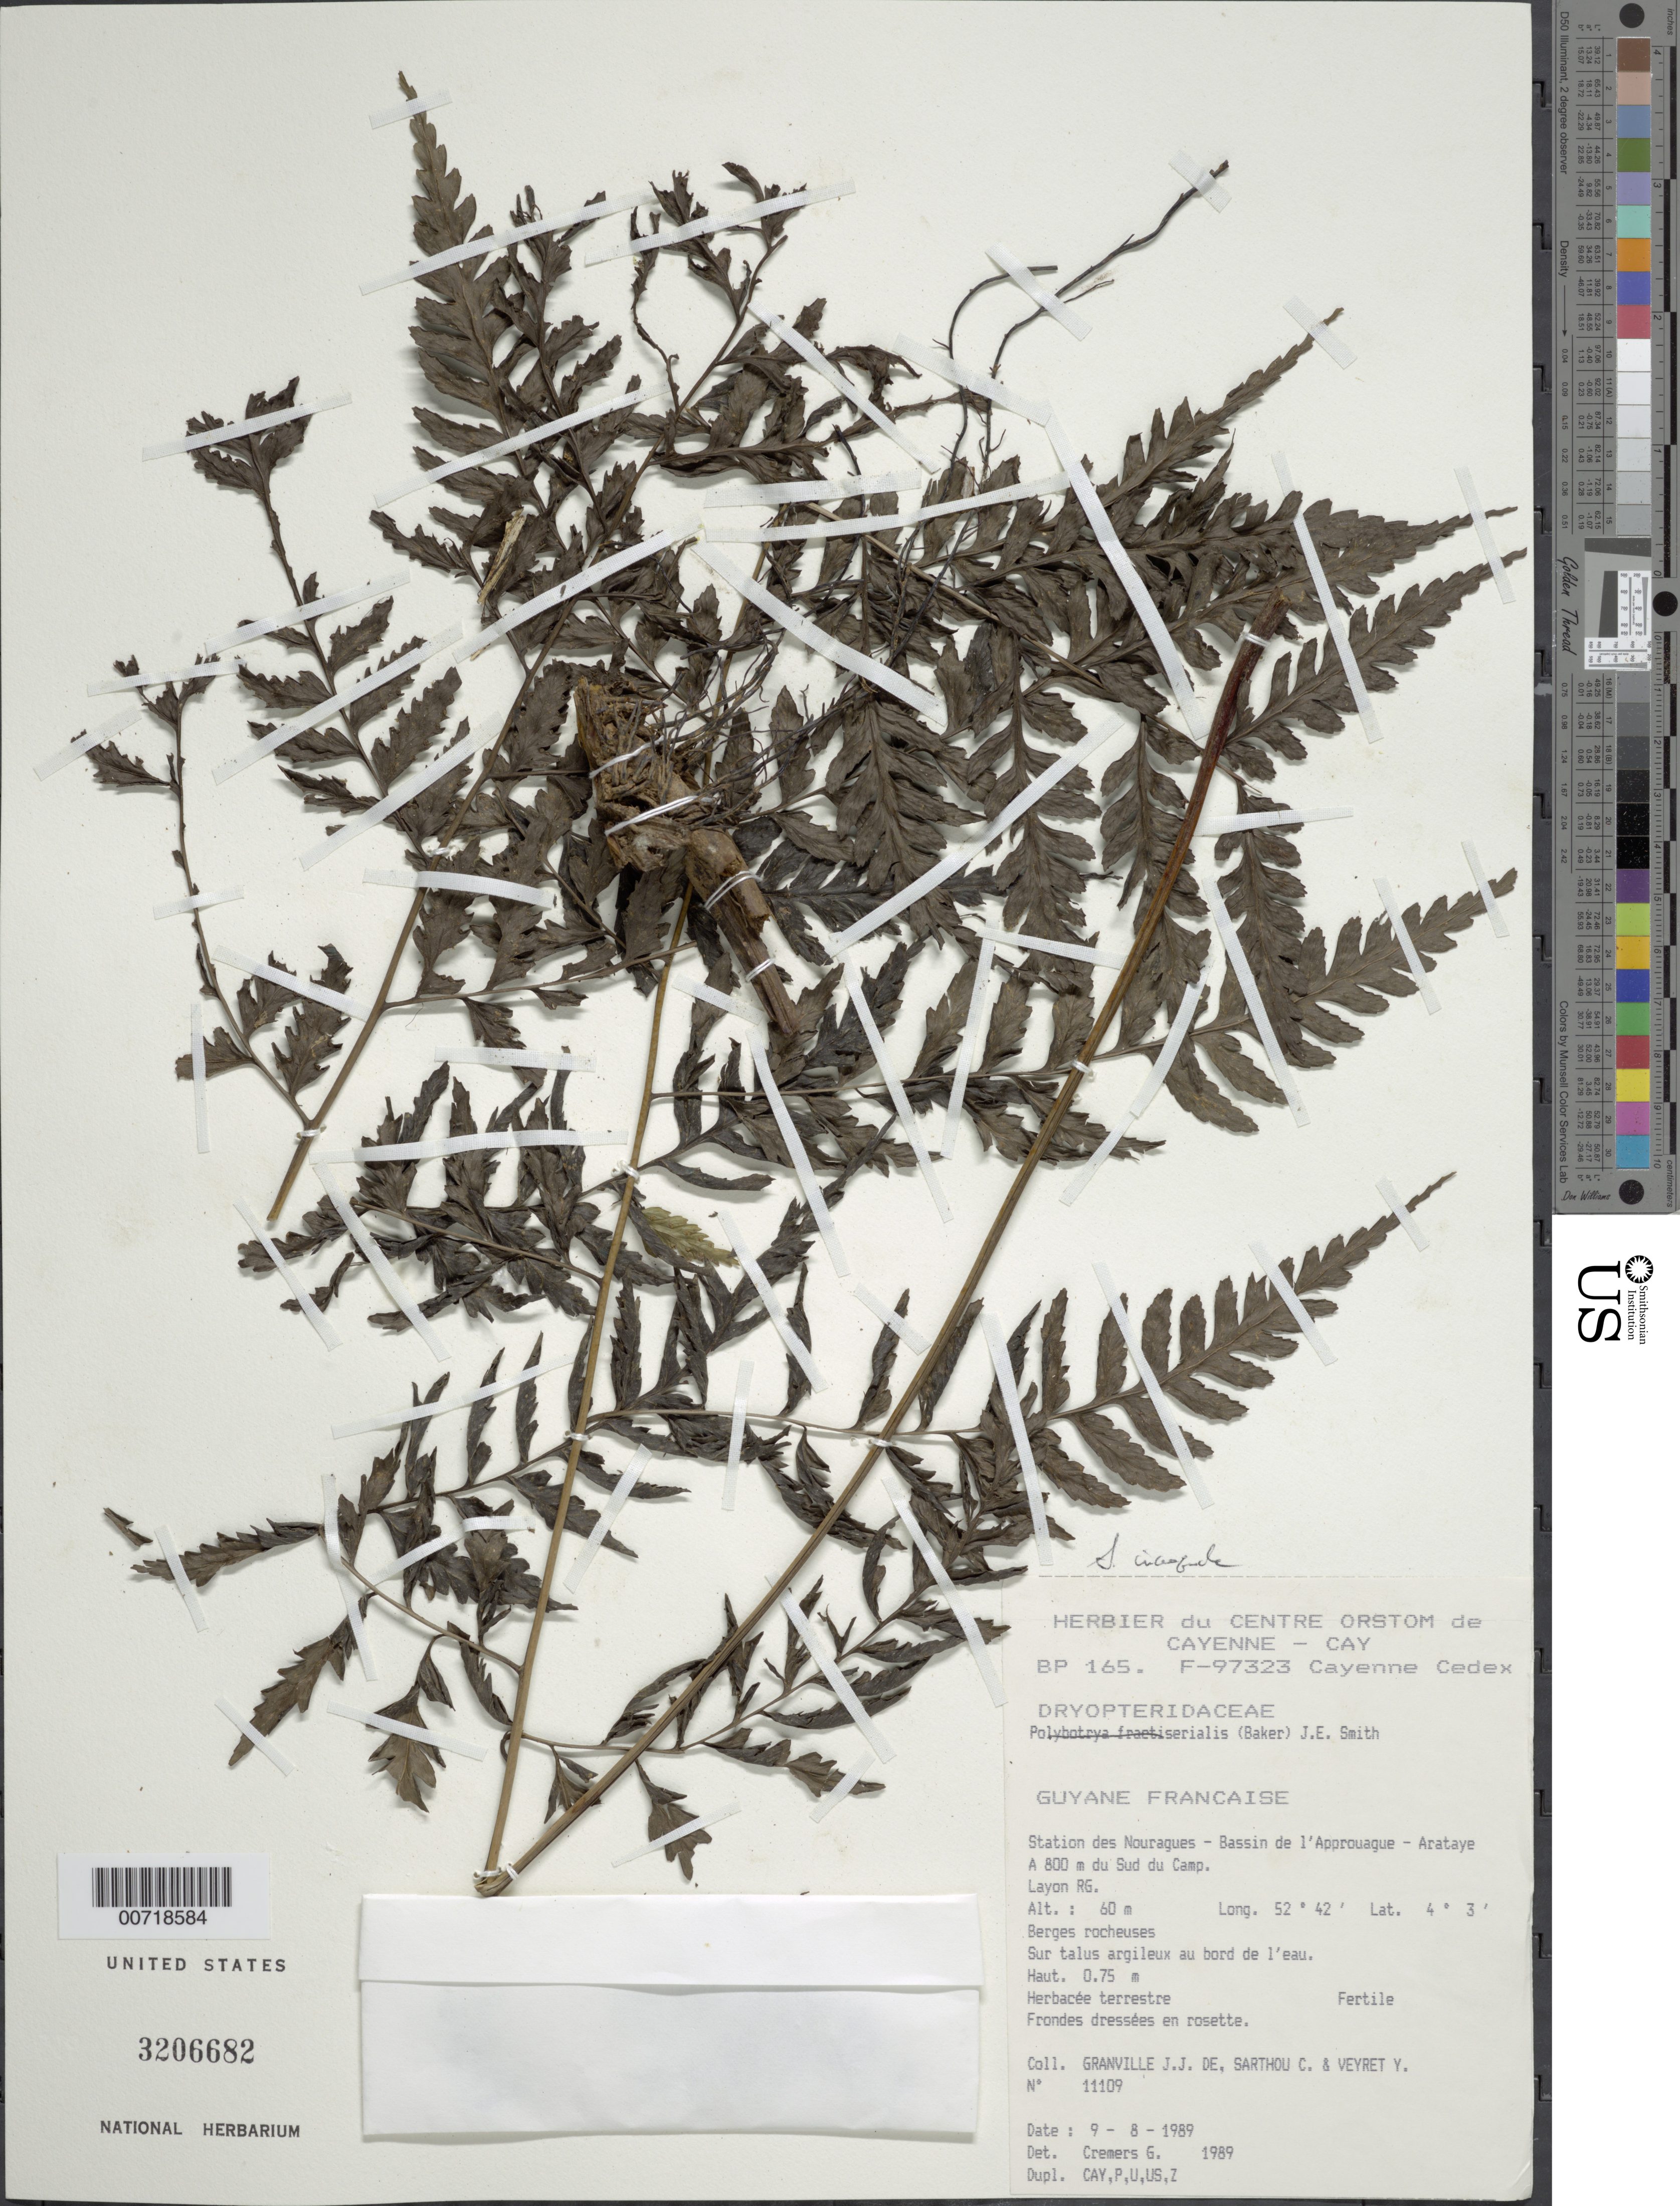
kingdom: Plantae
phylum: Tracheophyta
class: Polypodiopsida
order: Polypodiales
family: Saccolomataceae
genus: Saccoloma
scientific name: Saccoloma inaequale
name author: (Kunze) Mett.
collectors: J.-J. de Granville, C. Sarthou & Y. Veyret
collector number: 11109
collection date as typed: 9-Aug-89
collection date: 1989-08-09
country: French Guiana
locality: Station des Nouragues, Bassin de l'Approuague, Arataye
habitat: Berges rocheuses, sur talus argileux au bord de l'eau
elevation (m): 60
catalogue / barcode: US 3206682